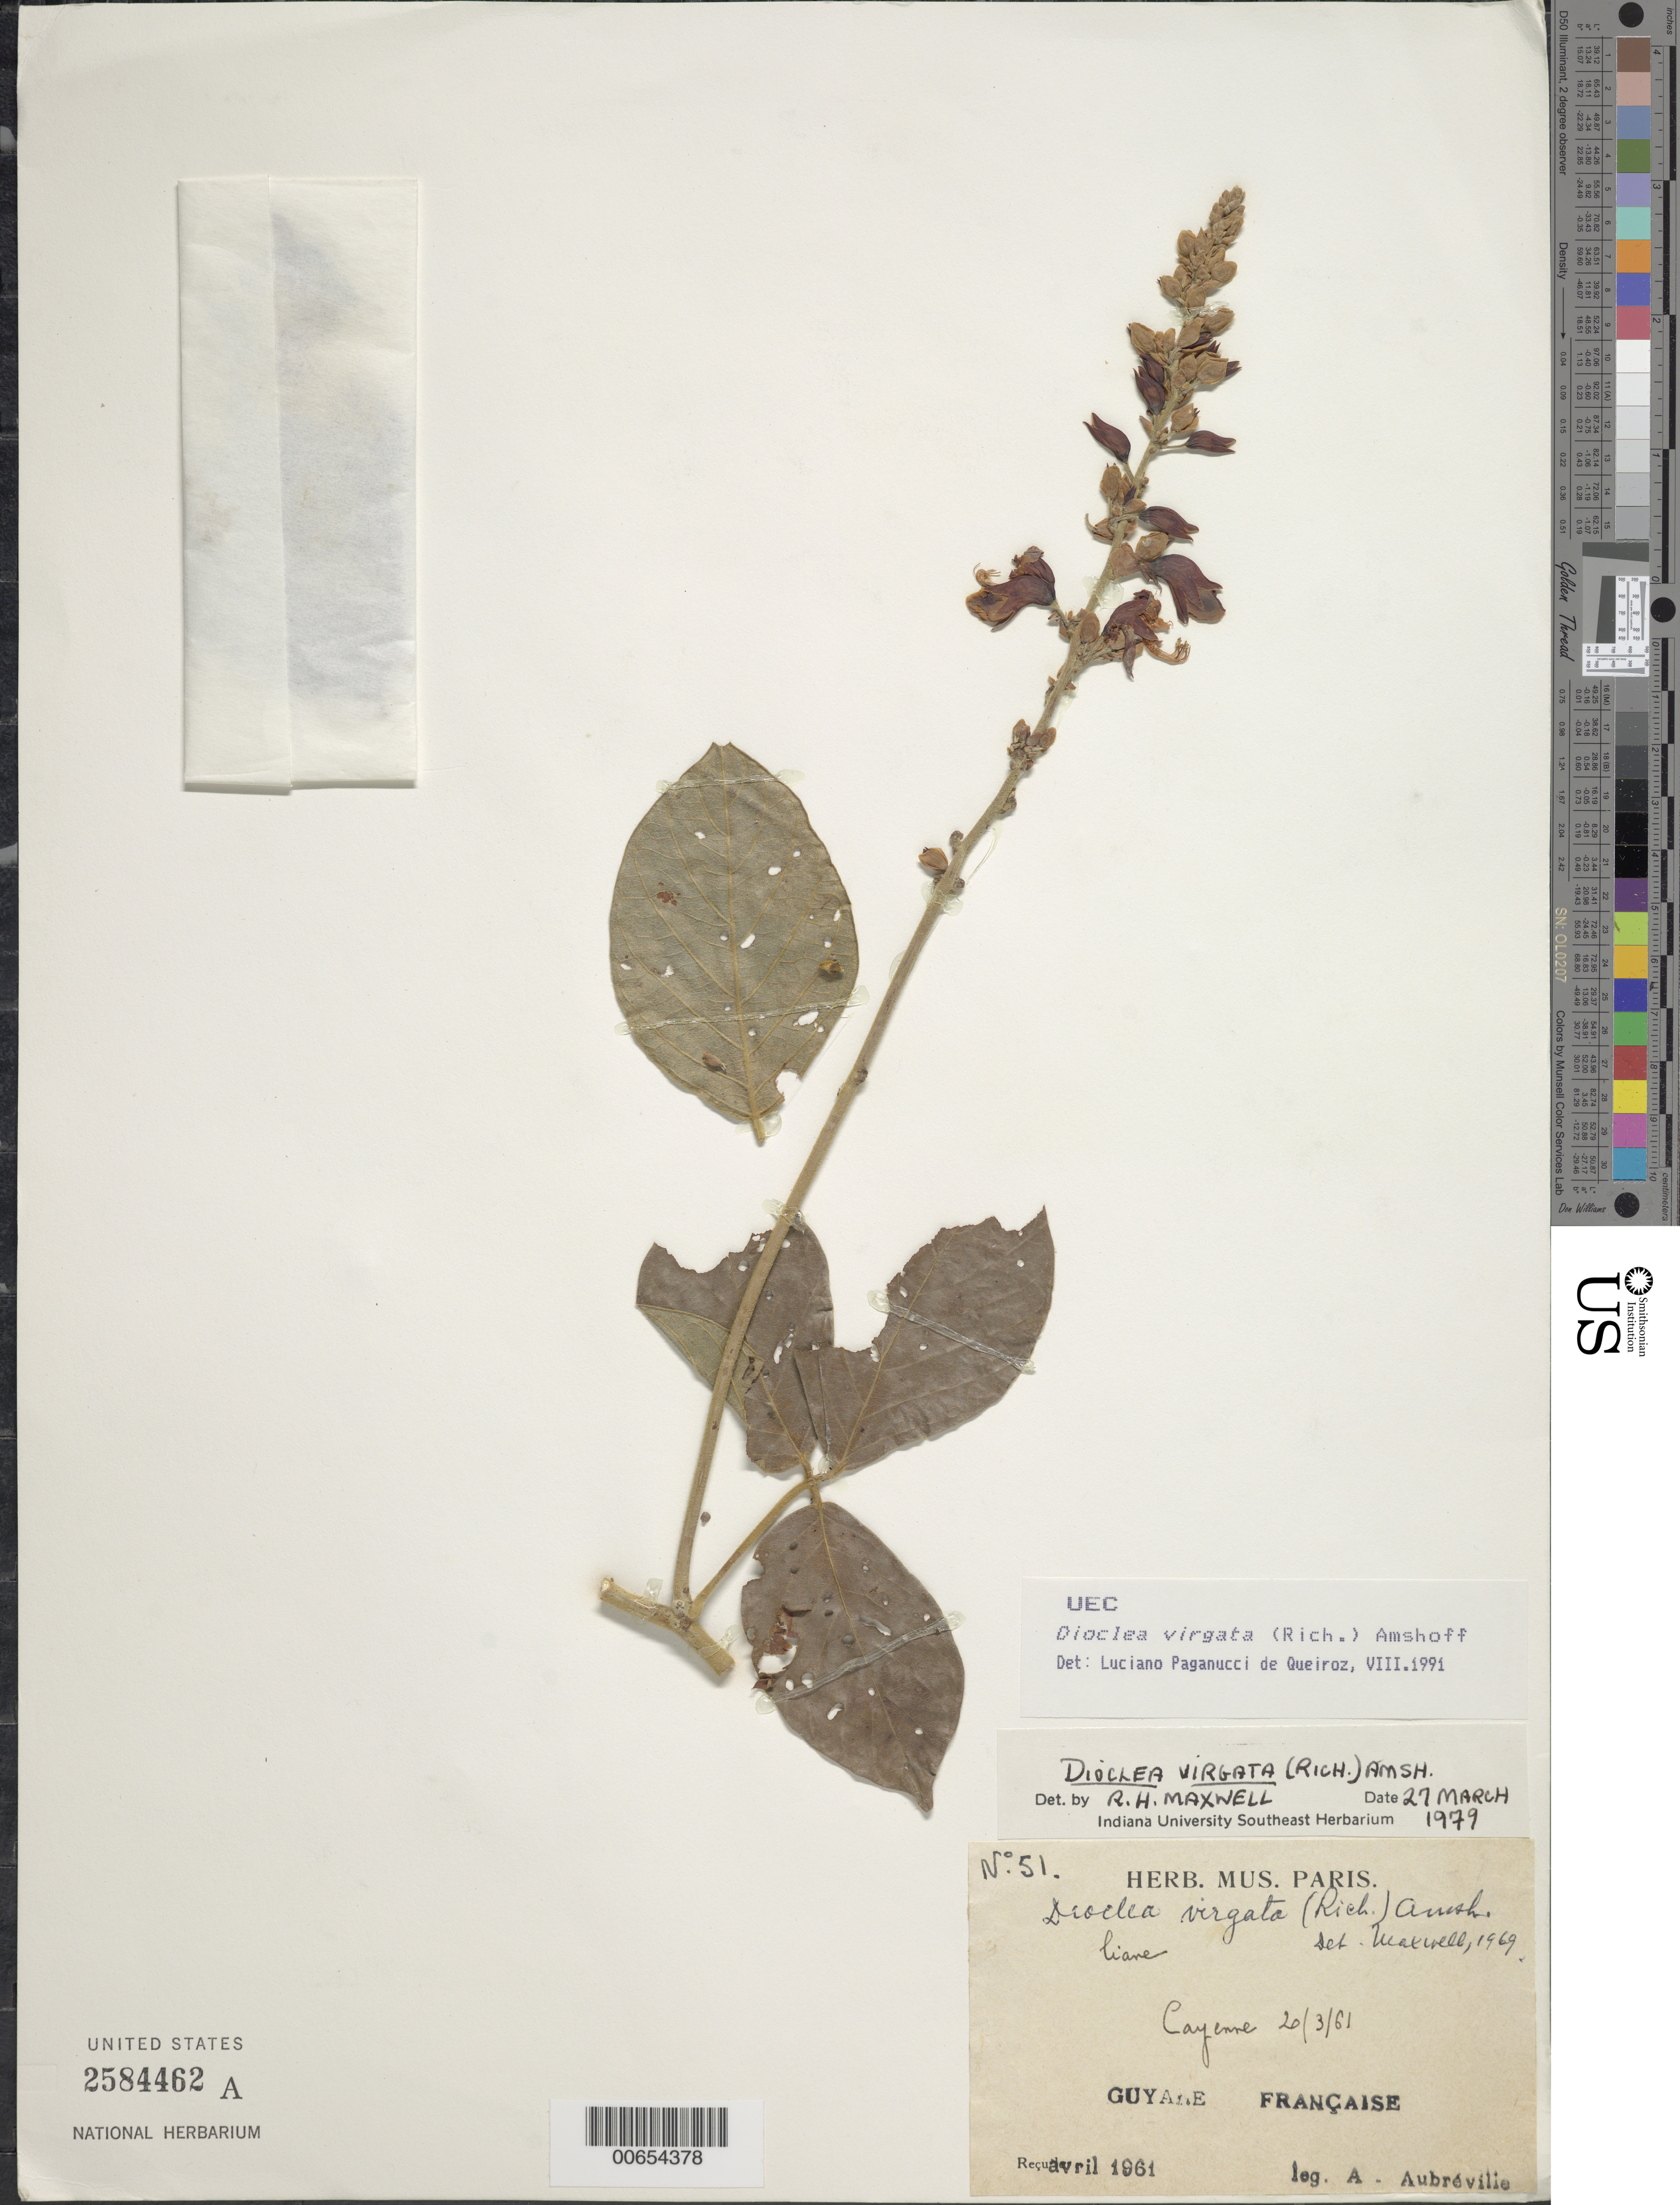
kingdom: Plantae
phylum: Tracheophyta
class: Magnoliopsida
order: Fabales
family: Fabaceae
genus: Dioclea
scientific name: Dioclea virgata var. virgata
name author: (Rich.) Amshoff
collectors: A. Aubréville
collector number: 51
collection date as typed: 20-Mar-61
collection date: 1961-03-20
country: French Guiana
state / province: Cayenne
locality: Cayenne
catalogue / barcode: US 2584462A